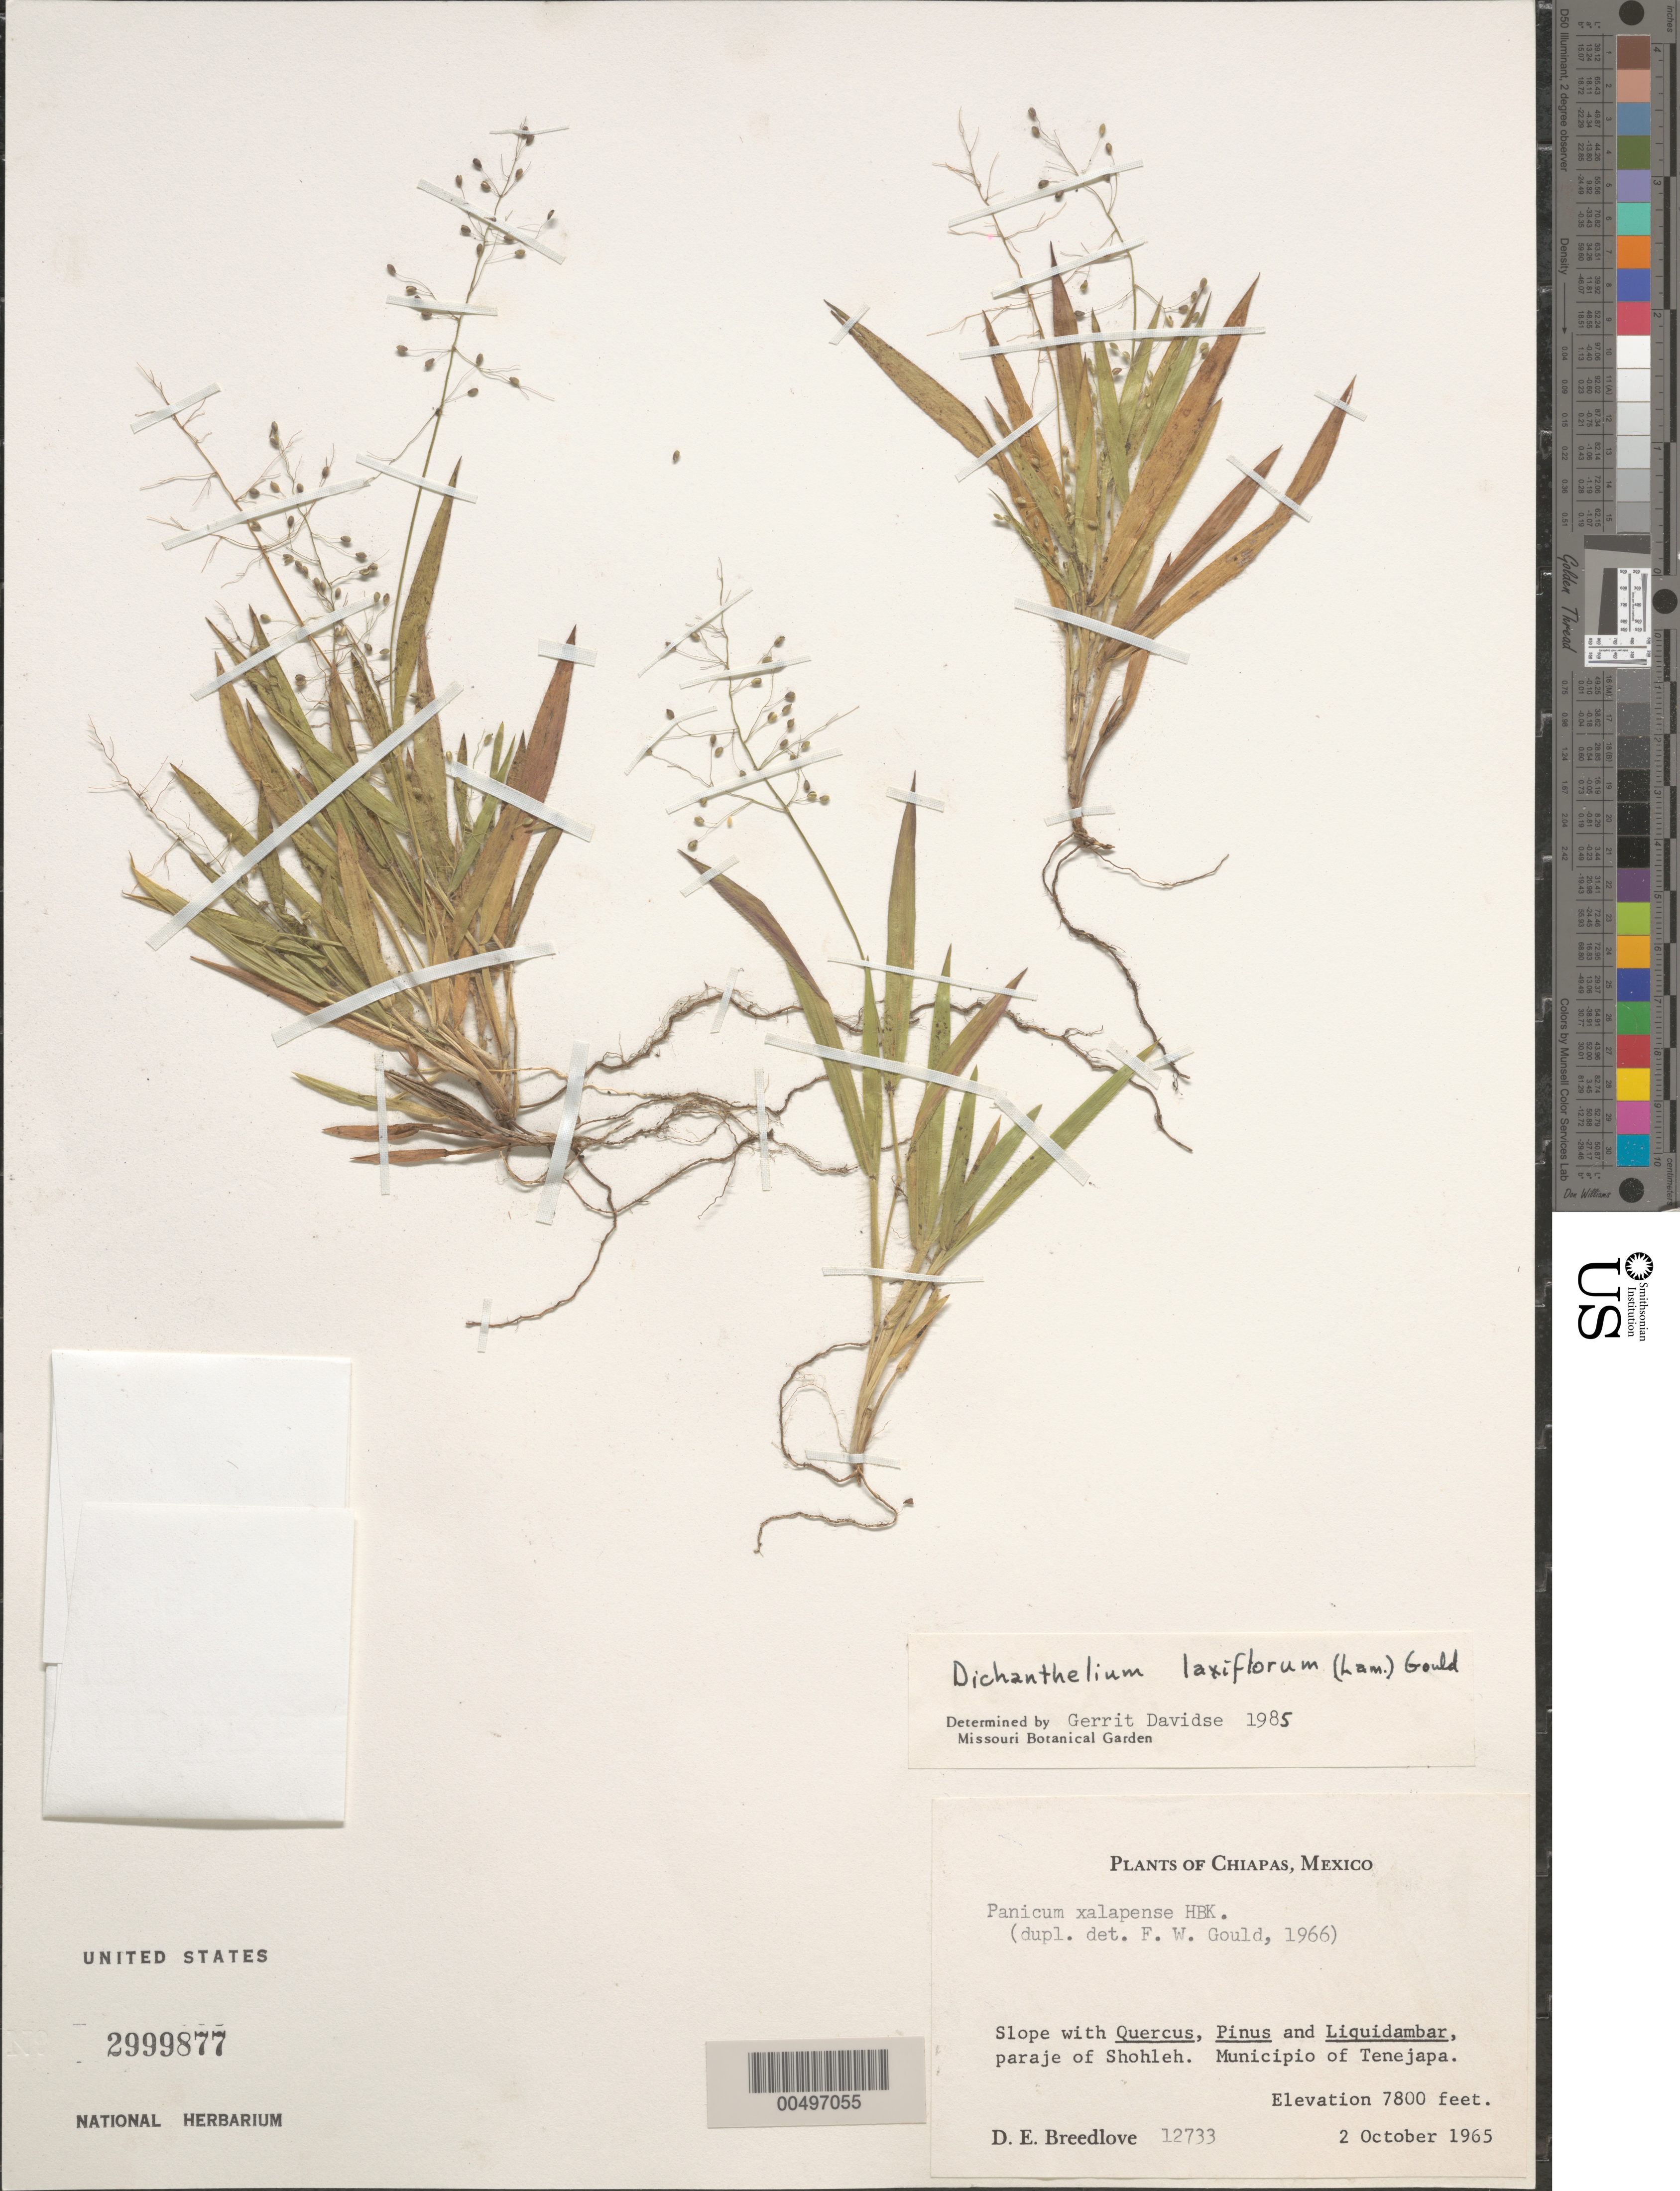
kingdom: Plantae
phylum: Tracheophyta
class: Liliopsida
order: Poales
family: Poaceae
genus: Dichanthelium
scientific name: Dichanthelium laxiflorum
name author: (Lam.) Gould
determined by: Davidse, Gerrit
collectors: D. E. Breedlove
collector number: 12733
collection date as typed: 2 Oct 1965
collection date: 1965-10-02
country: Mexico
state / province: Chiapas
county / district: Tenejapa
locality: Paraje of Shohleh, Municipio of Tenejapa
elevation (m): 2377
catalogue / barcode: US 2999877